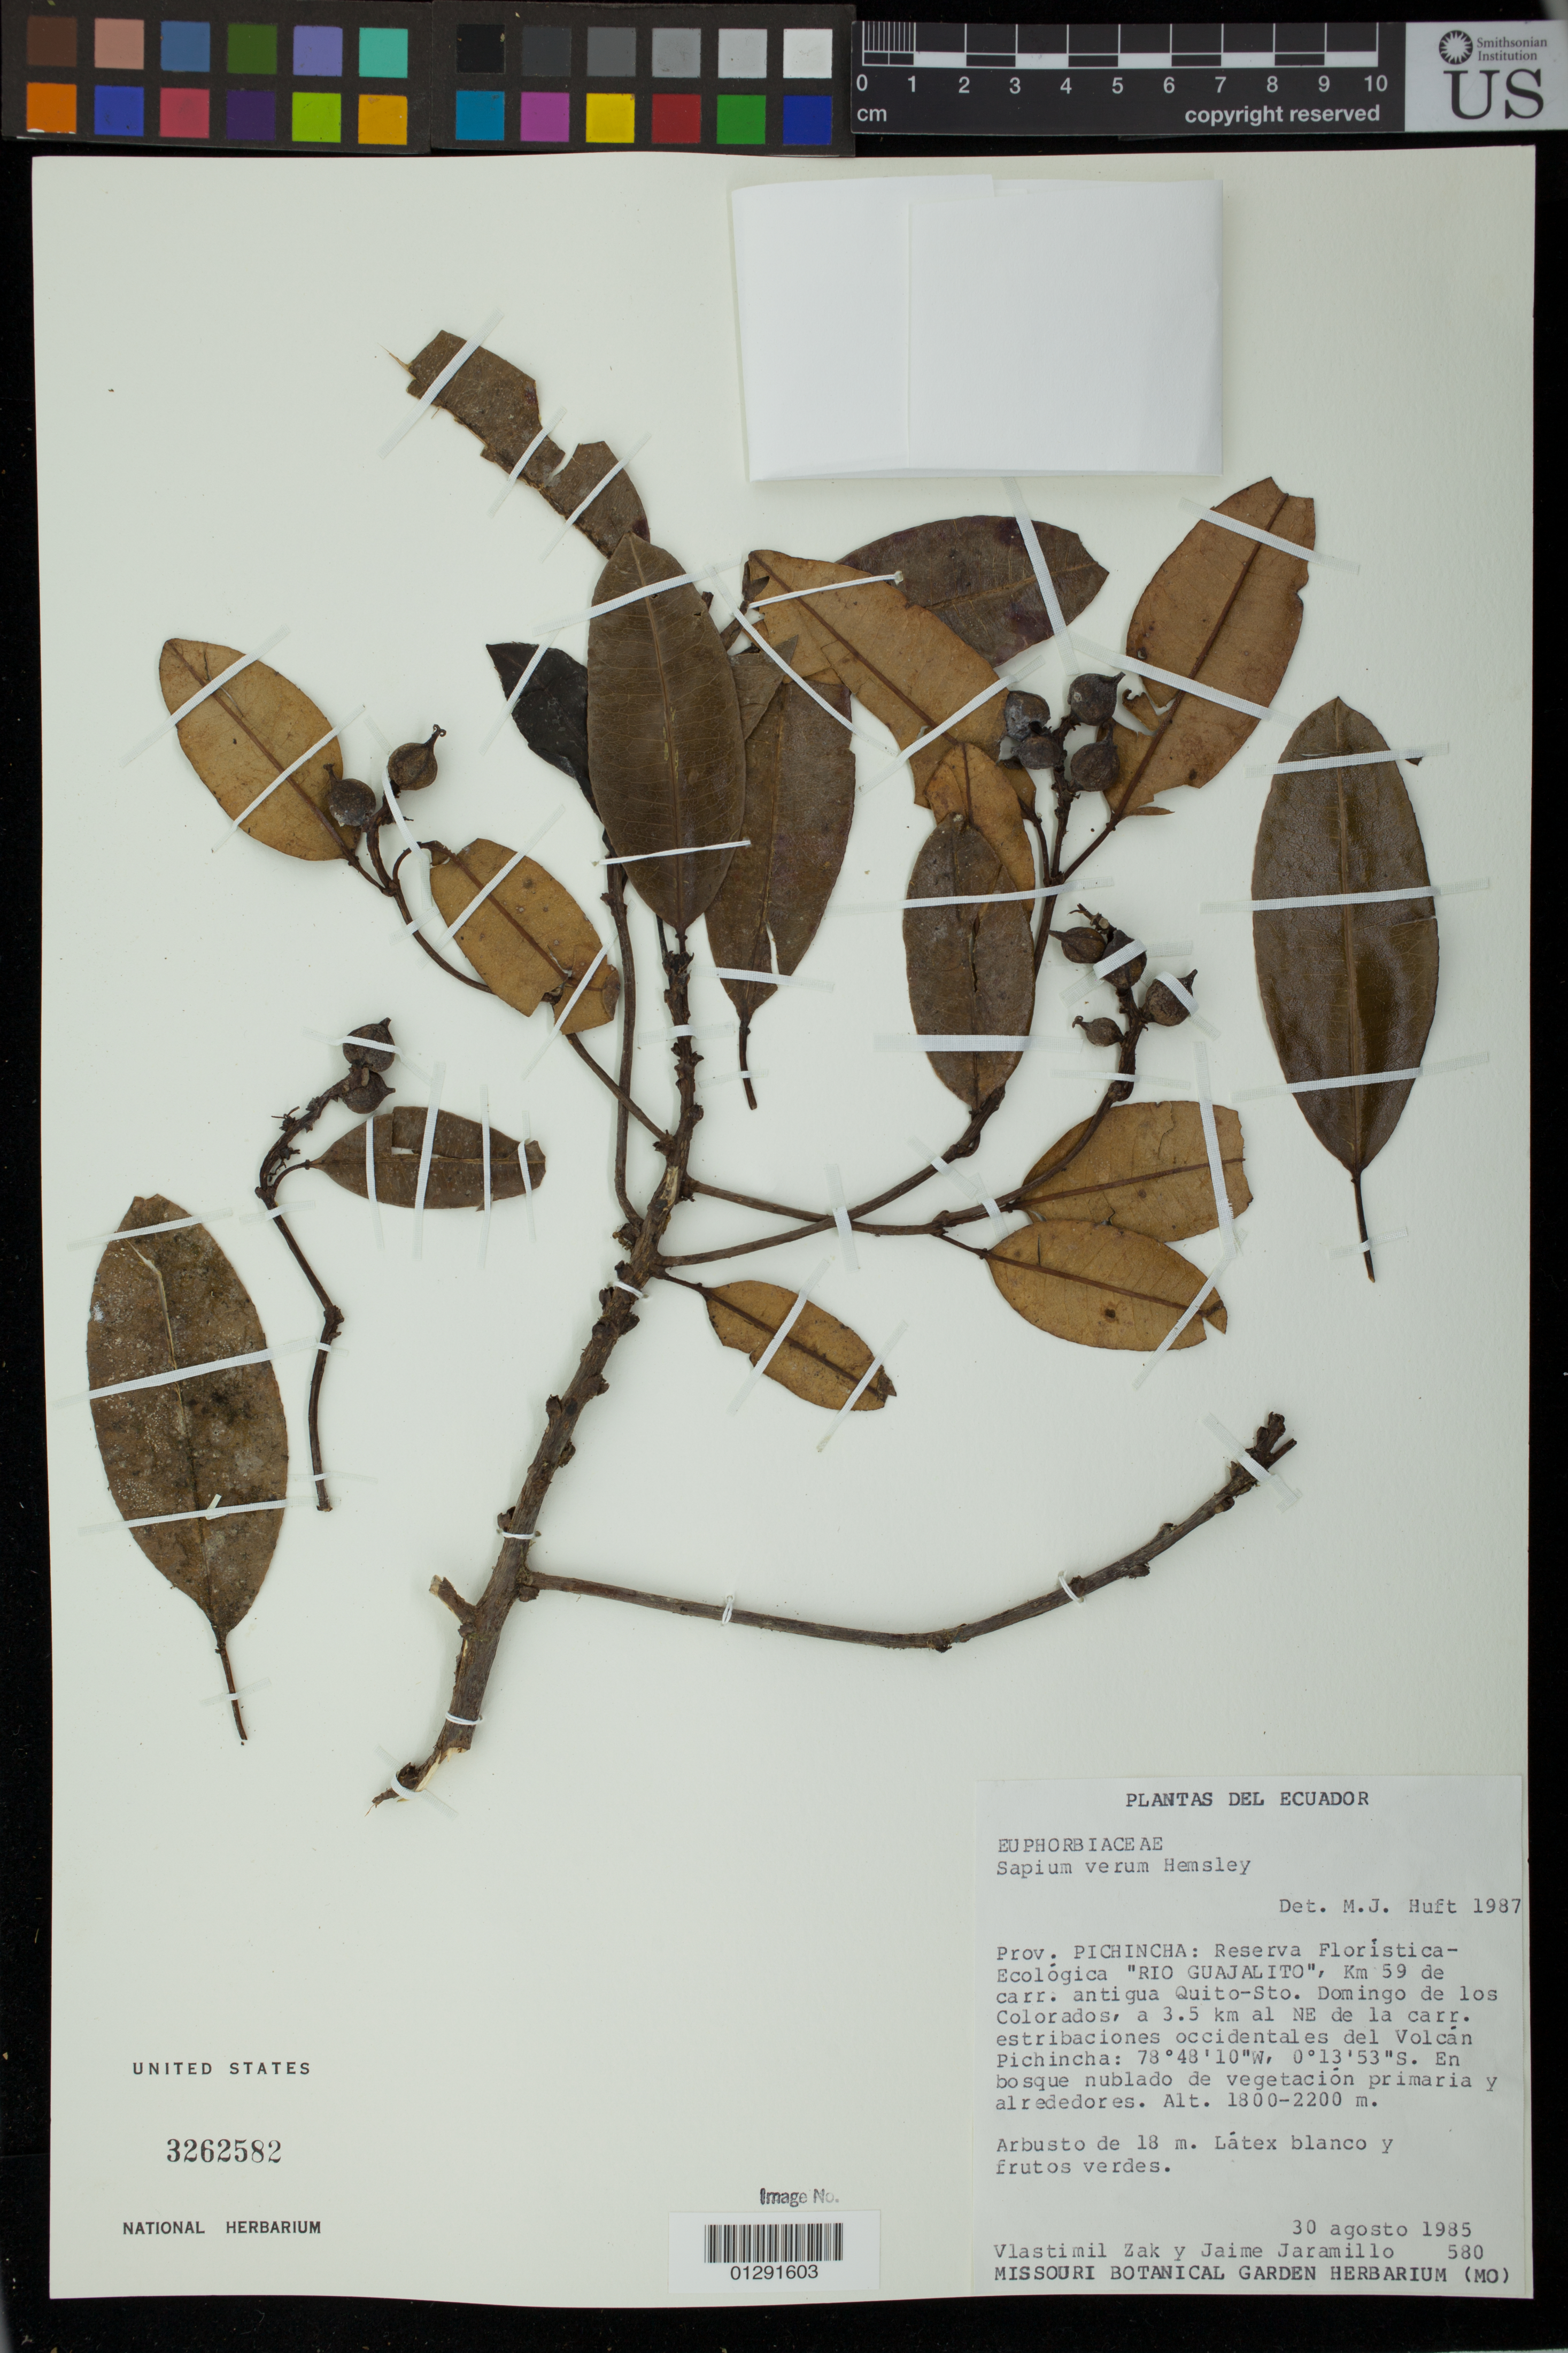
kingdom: Plantae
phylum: Tracheophyta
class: Magnoliopsida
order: Malpighiales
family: Euphorbiaceae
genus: Sapium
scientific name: Sapium stylare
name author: Müll. Arg.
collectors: V. Zak & J. Jaramillo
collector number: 580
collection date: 1985-08-30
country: Ecuador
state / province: Pichincha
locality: Reserva Floristica-Ecologica "Rio Guajalito", Kilometer 59 de carratera Antigua Quito-Sto. Domingo de los Colorados, a 3.5 kilometers al NE de la carratera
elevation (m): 1800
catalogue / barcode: US 3262582